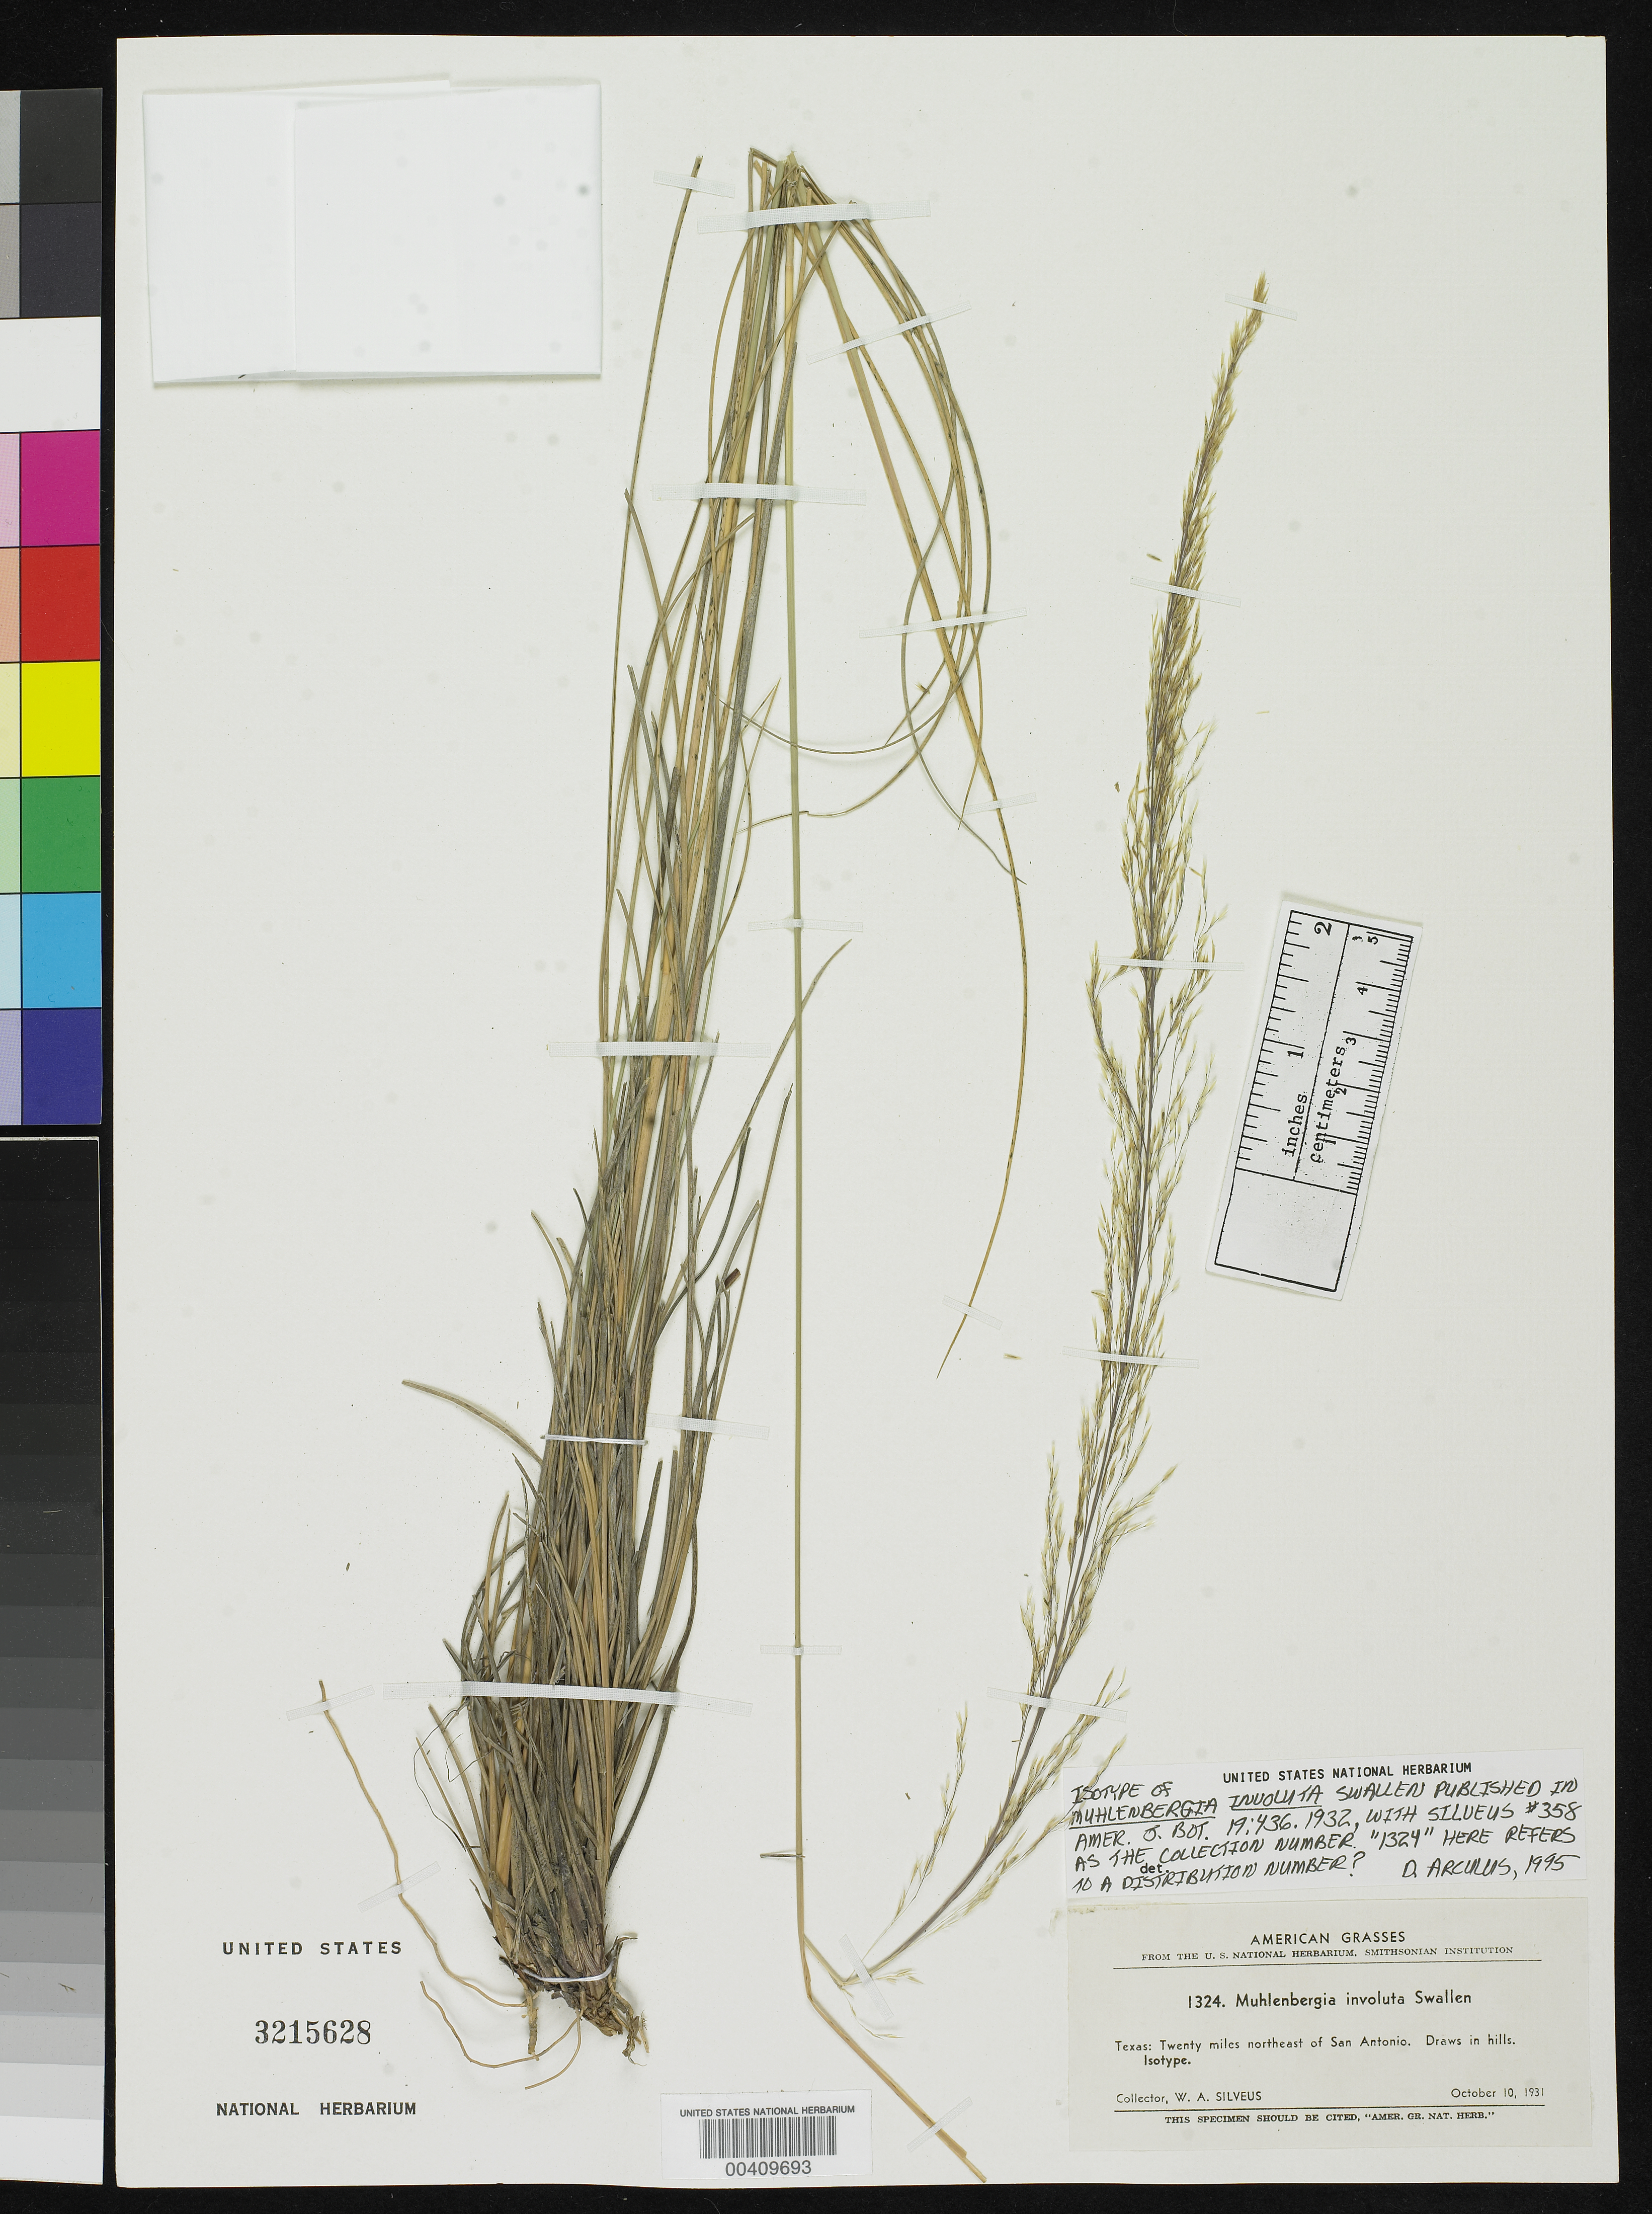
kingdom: Plantae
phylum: Tracheophyta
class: Liliopsida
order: Poales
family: Poaceae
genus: Muhlenbergia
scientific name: Muhlenbergia involuta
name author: Swallen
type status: Isotype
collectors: W. Silveus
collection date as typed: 10 Oct 1931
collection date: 1931-10-10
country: United States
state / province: Texas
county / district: Bexar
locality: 20 mi NE of San Antonio.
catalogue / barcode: US 3215628